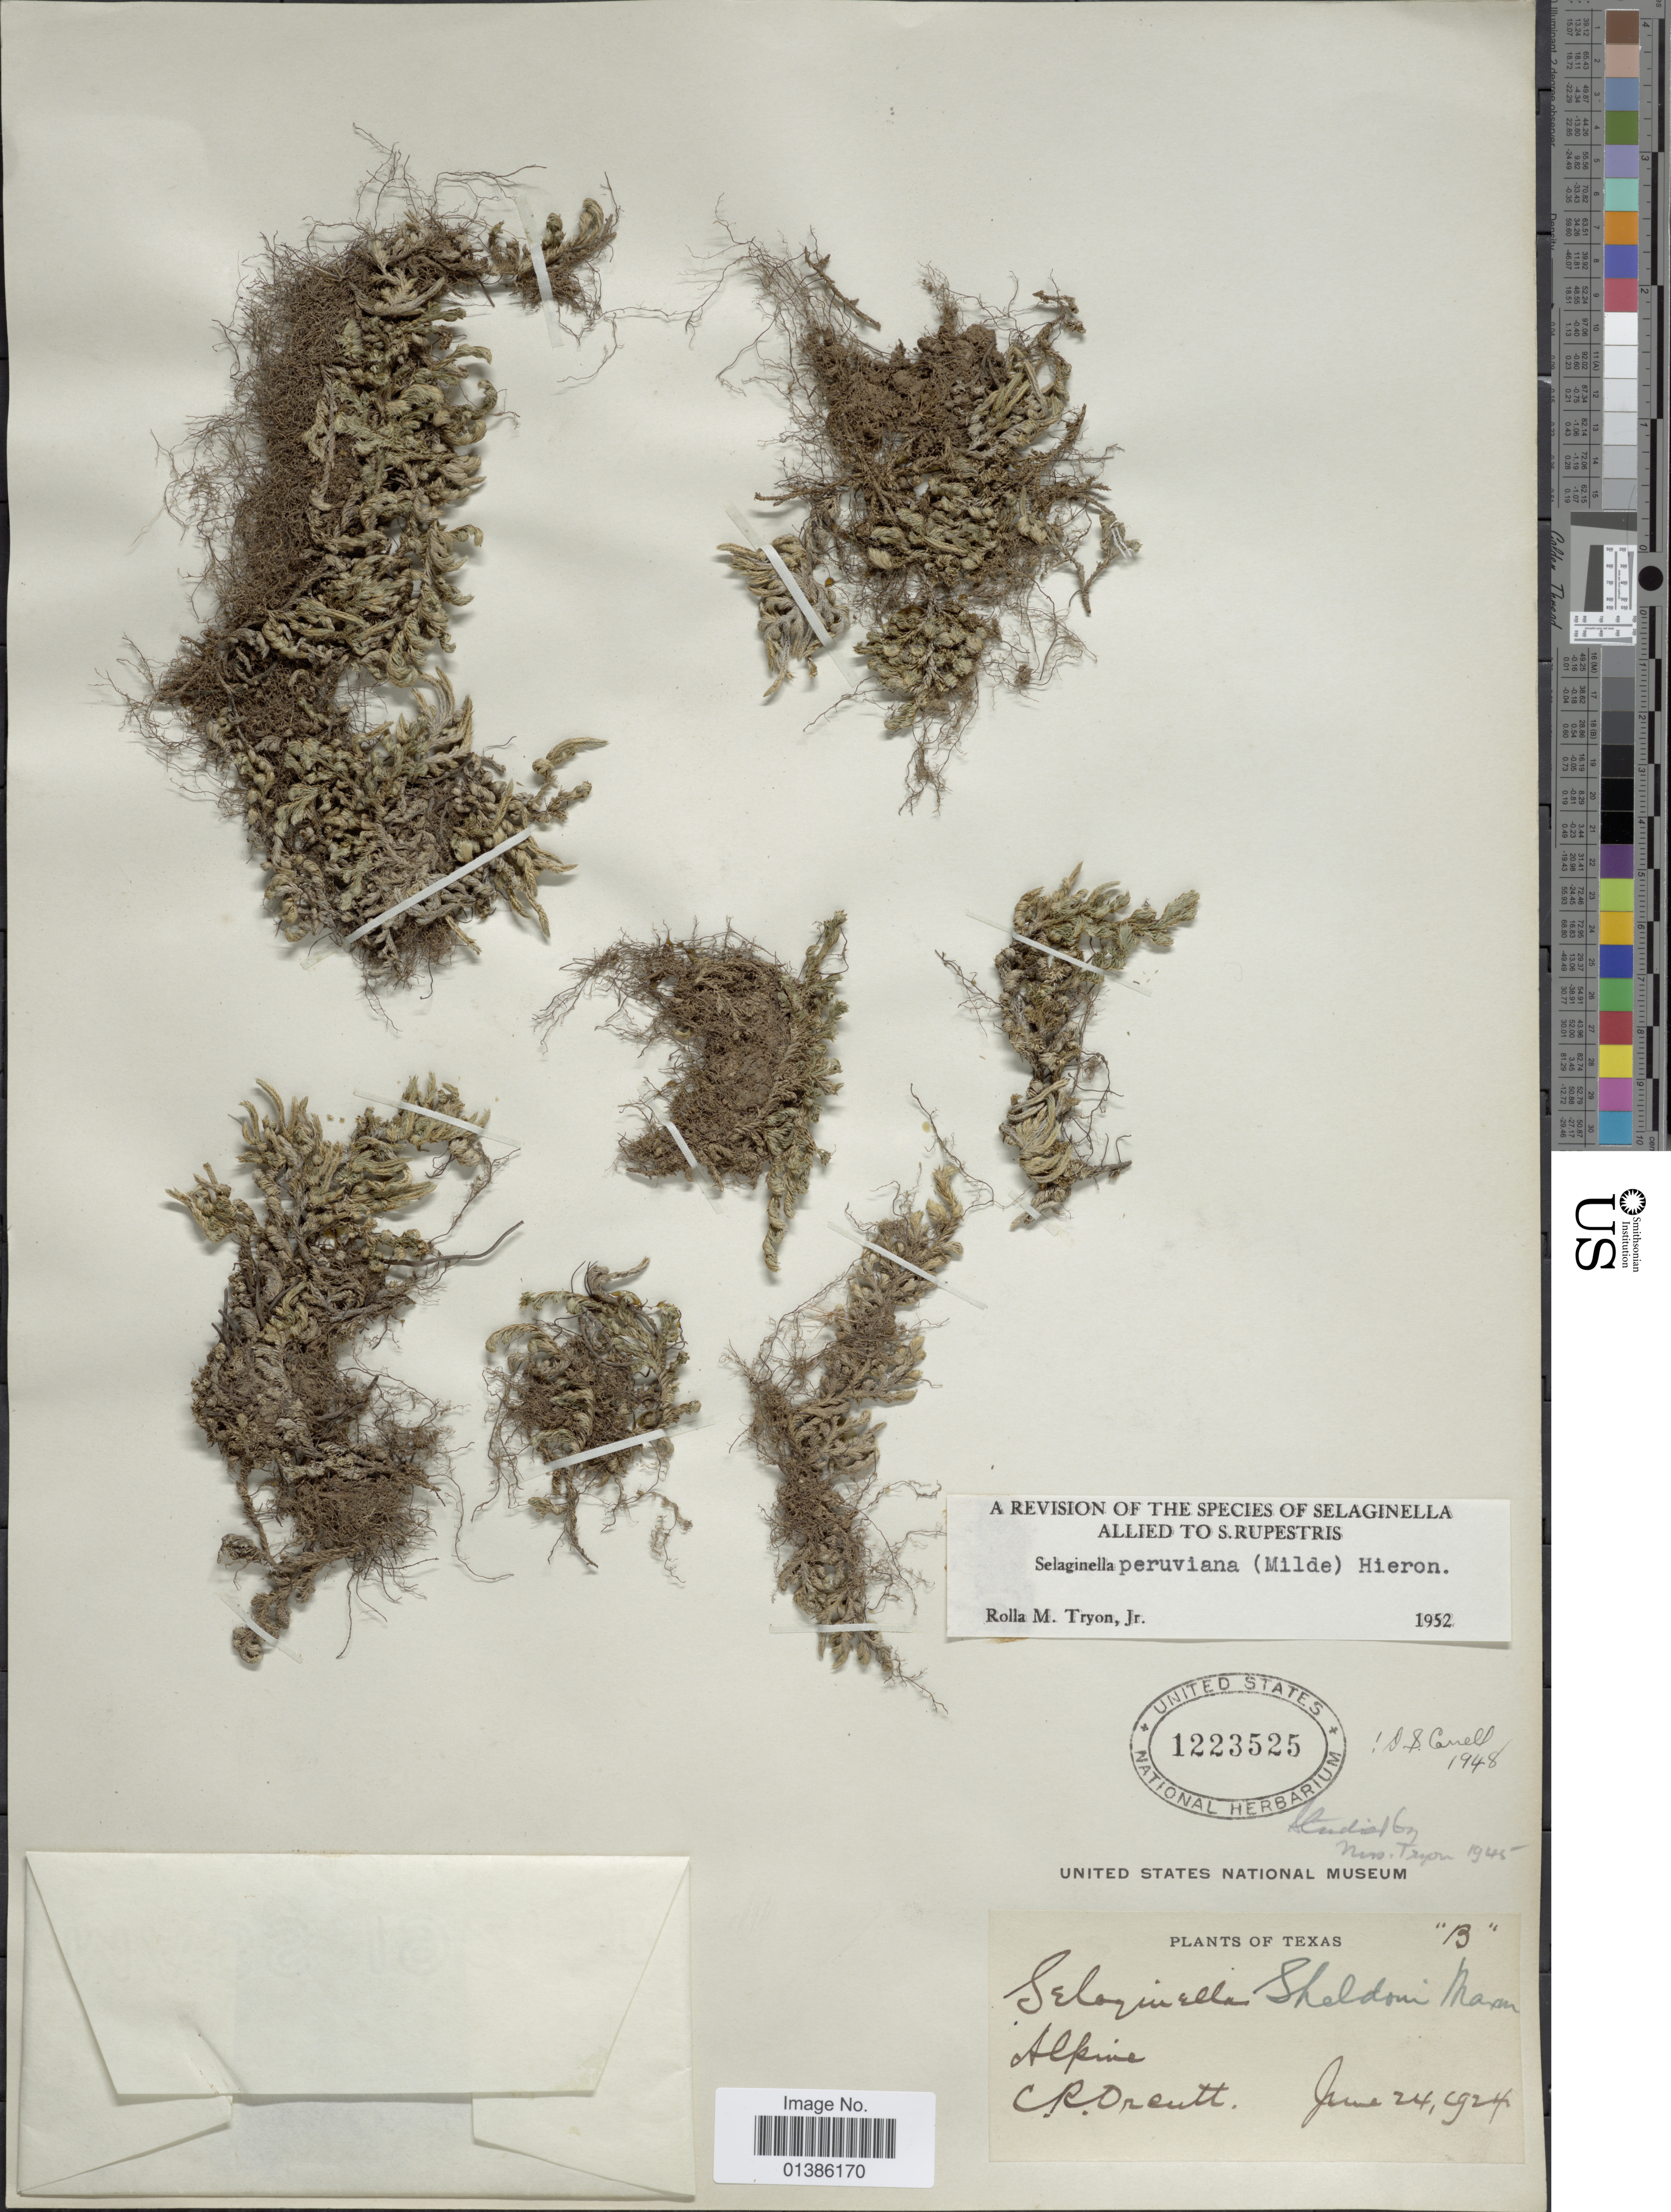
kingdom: Plantae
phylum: Tracheophyta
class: Lycopodiopsida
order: Selaginellales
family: Selaginellaceae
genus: Selaginella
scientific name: Selaginella peruviana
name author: (Milde) Hieron.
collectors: C. R. Orcutt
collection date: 1924-06-24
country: United States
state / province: Texas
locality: Alpine.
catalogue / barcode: US 1223525